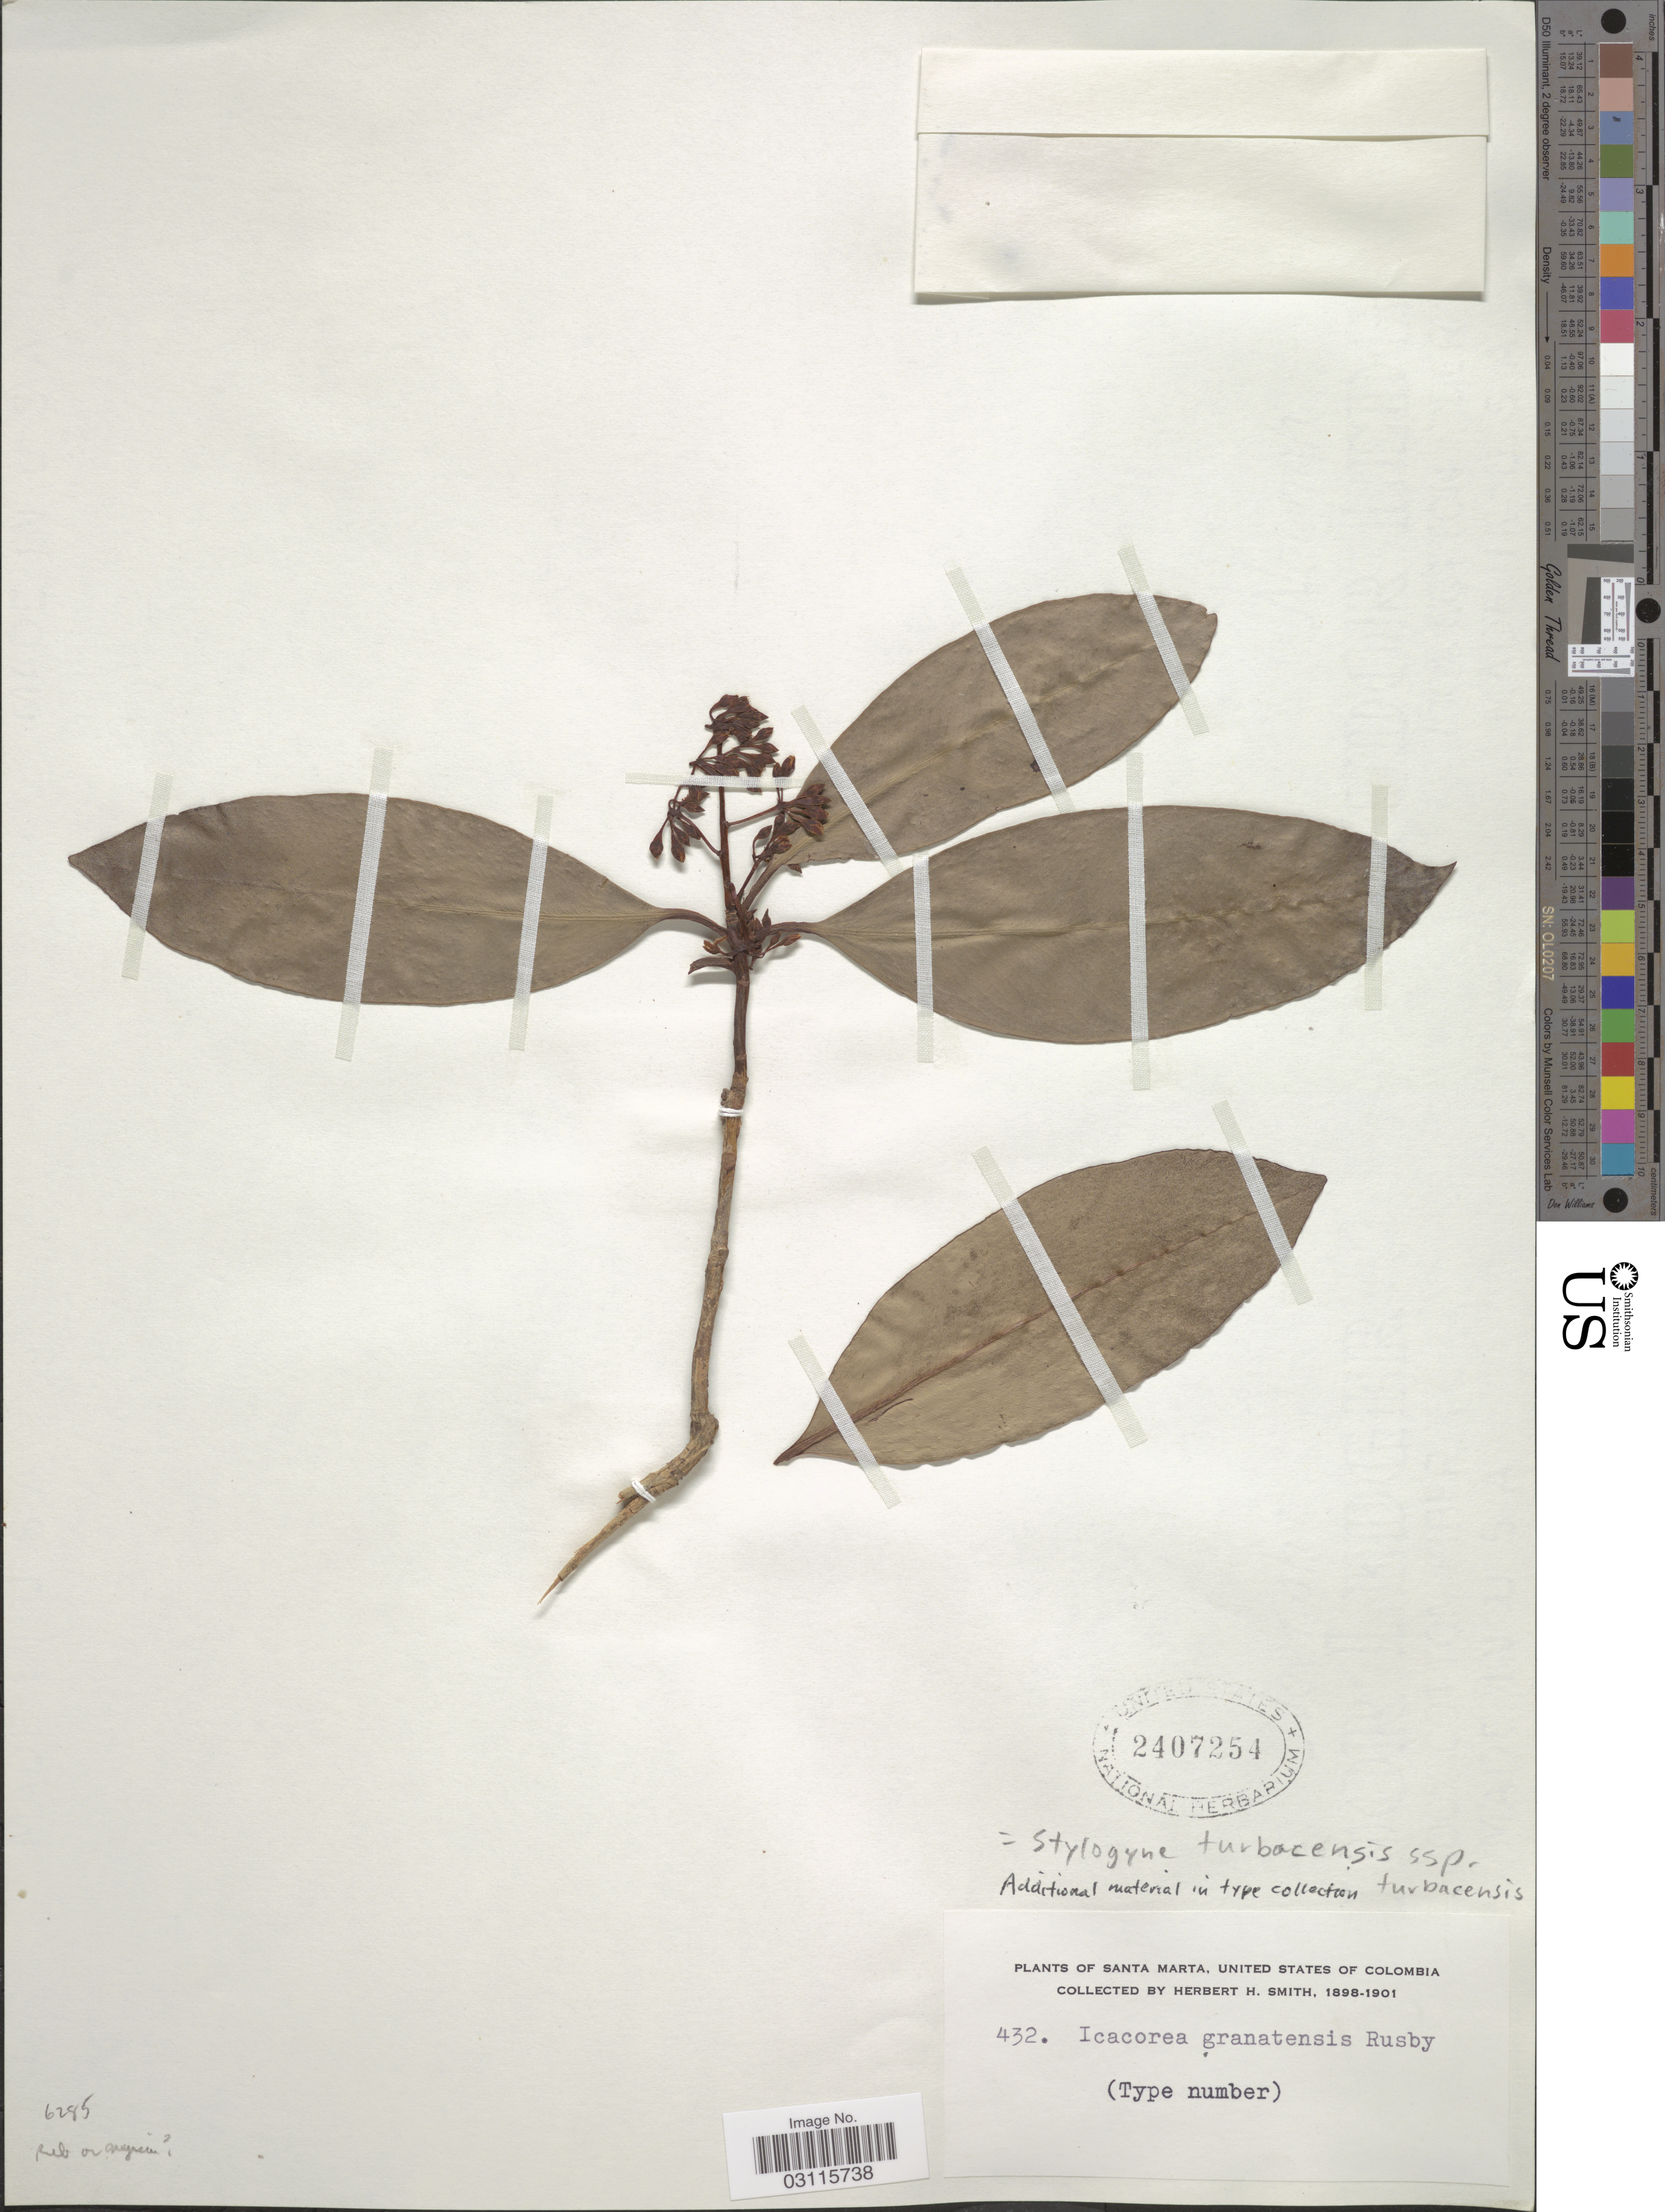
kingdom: Plantae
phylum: Tracheophyta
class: Magnoliopsida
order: Ericales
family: Primulaceae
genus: Stylogyne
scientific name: Stylogyne turbacensis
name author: (Kunth) Mez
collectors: Herbert H. Smith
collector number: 432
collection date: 1898/1901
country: Colombia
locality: Santa Marta, United States of Colombia.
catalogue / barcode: US 2407254